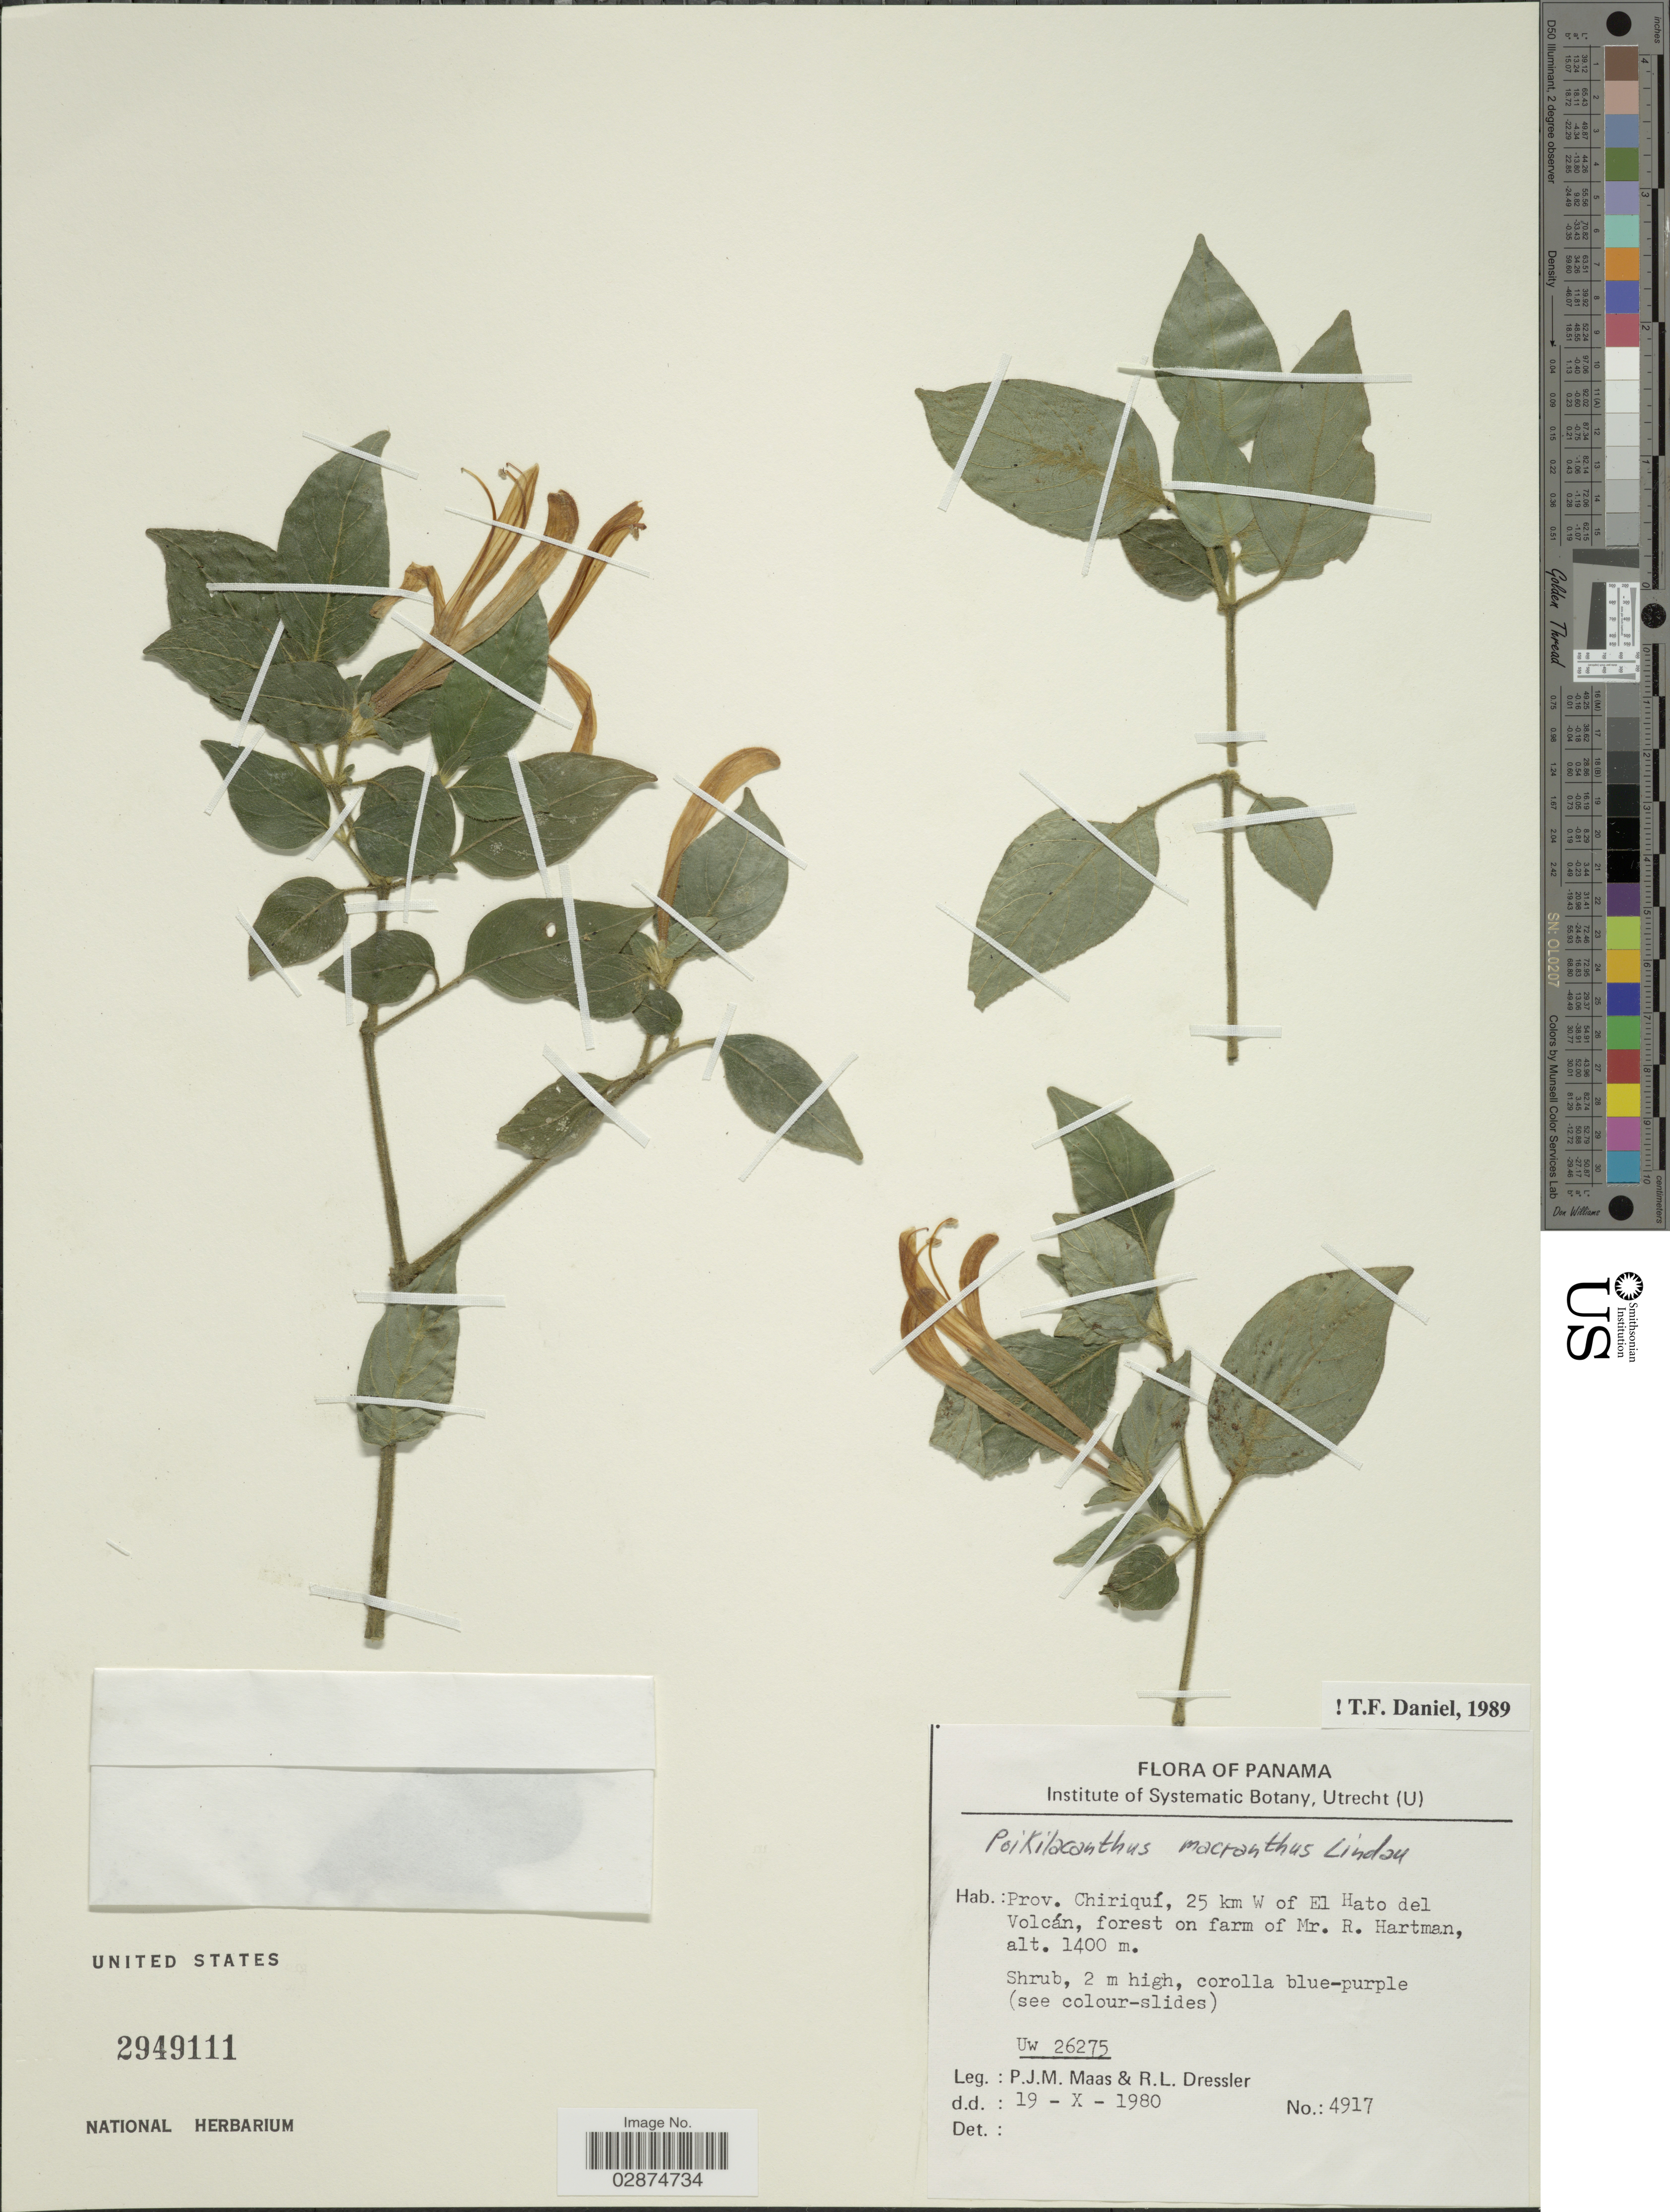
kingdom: Plantae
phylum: Tracheophyta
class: Magnoliopsida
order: Lamiales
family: Acanthaceae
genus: Poikilacanthus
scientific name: Poikilacanthus macranthus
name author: Lindau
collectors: P. Maas & R. Dressler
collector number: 4917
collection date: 1980-10-19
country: Panama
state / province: Chiriqui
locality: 25 km W of El Hato del Volcán, forest on farm of Mr. R. Hartman.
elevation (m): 1400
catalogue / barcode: US 2949111